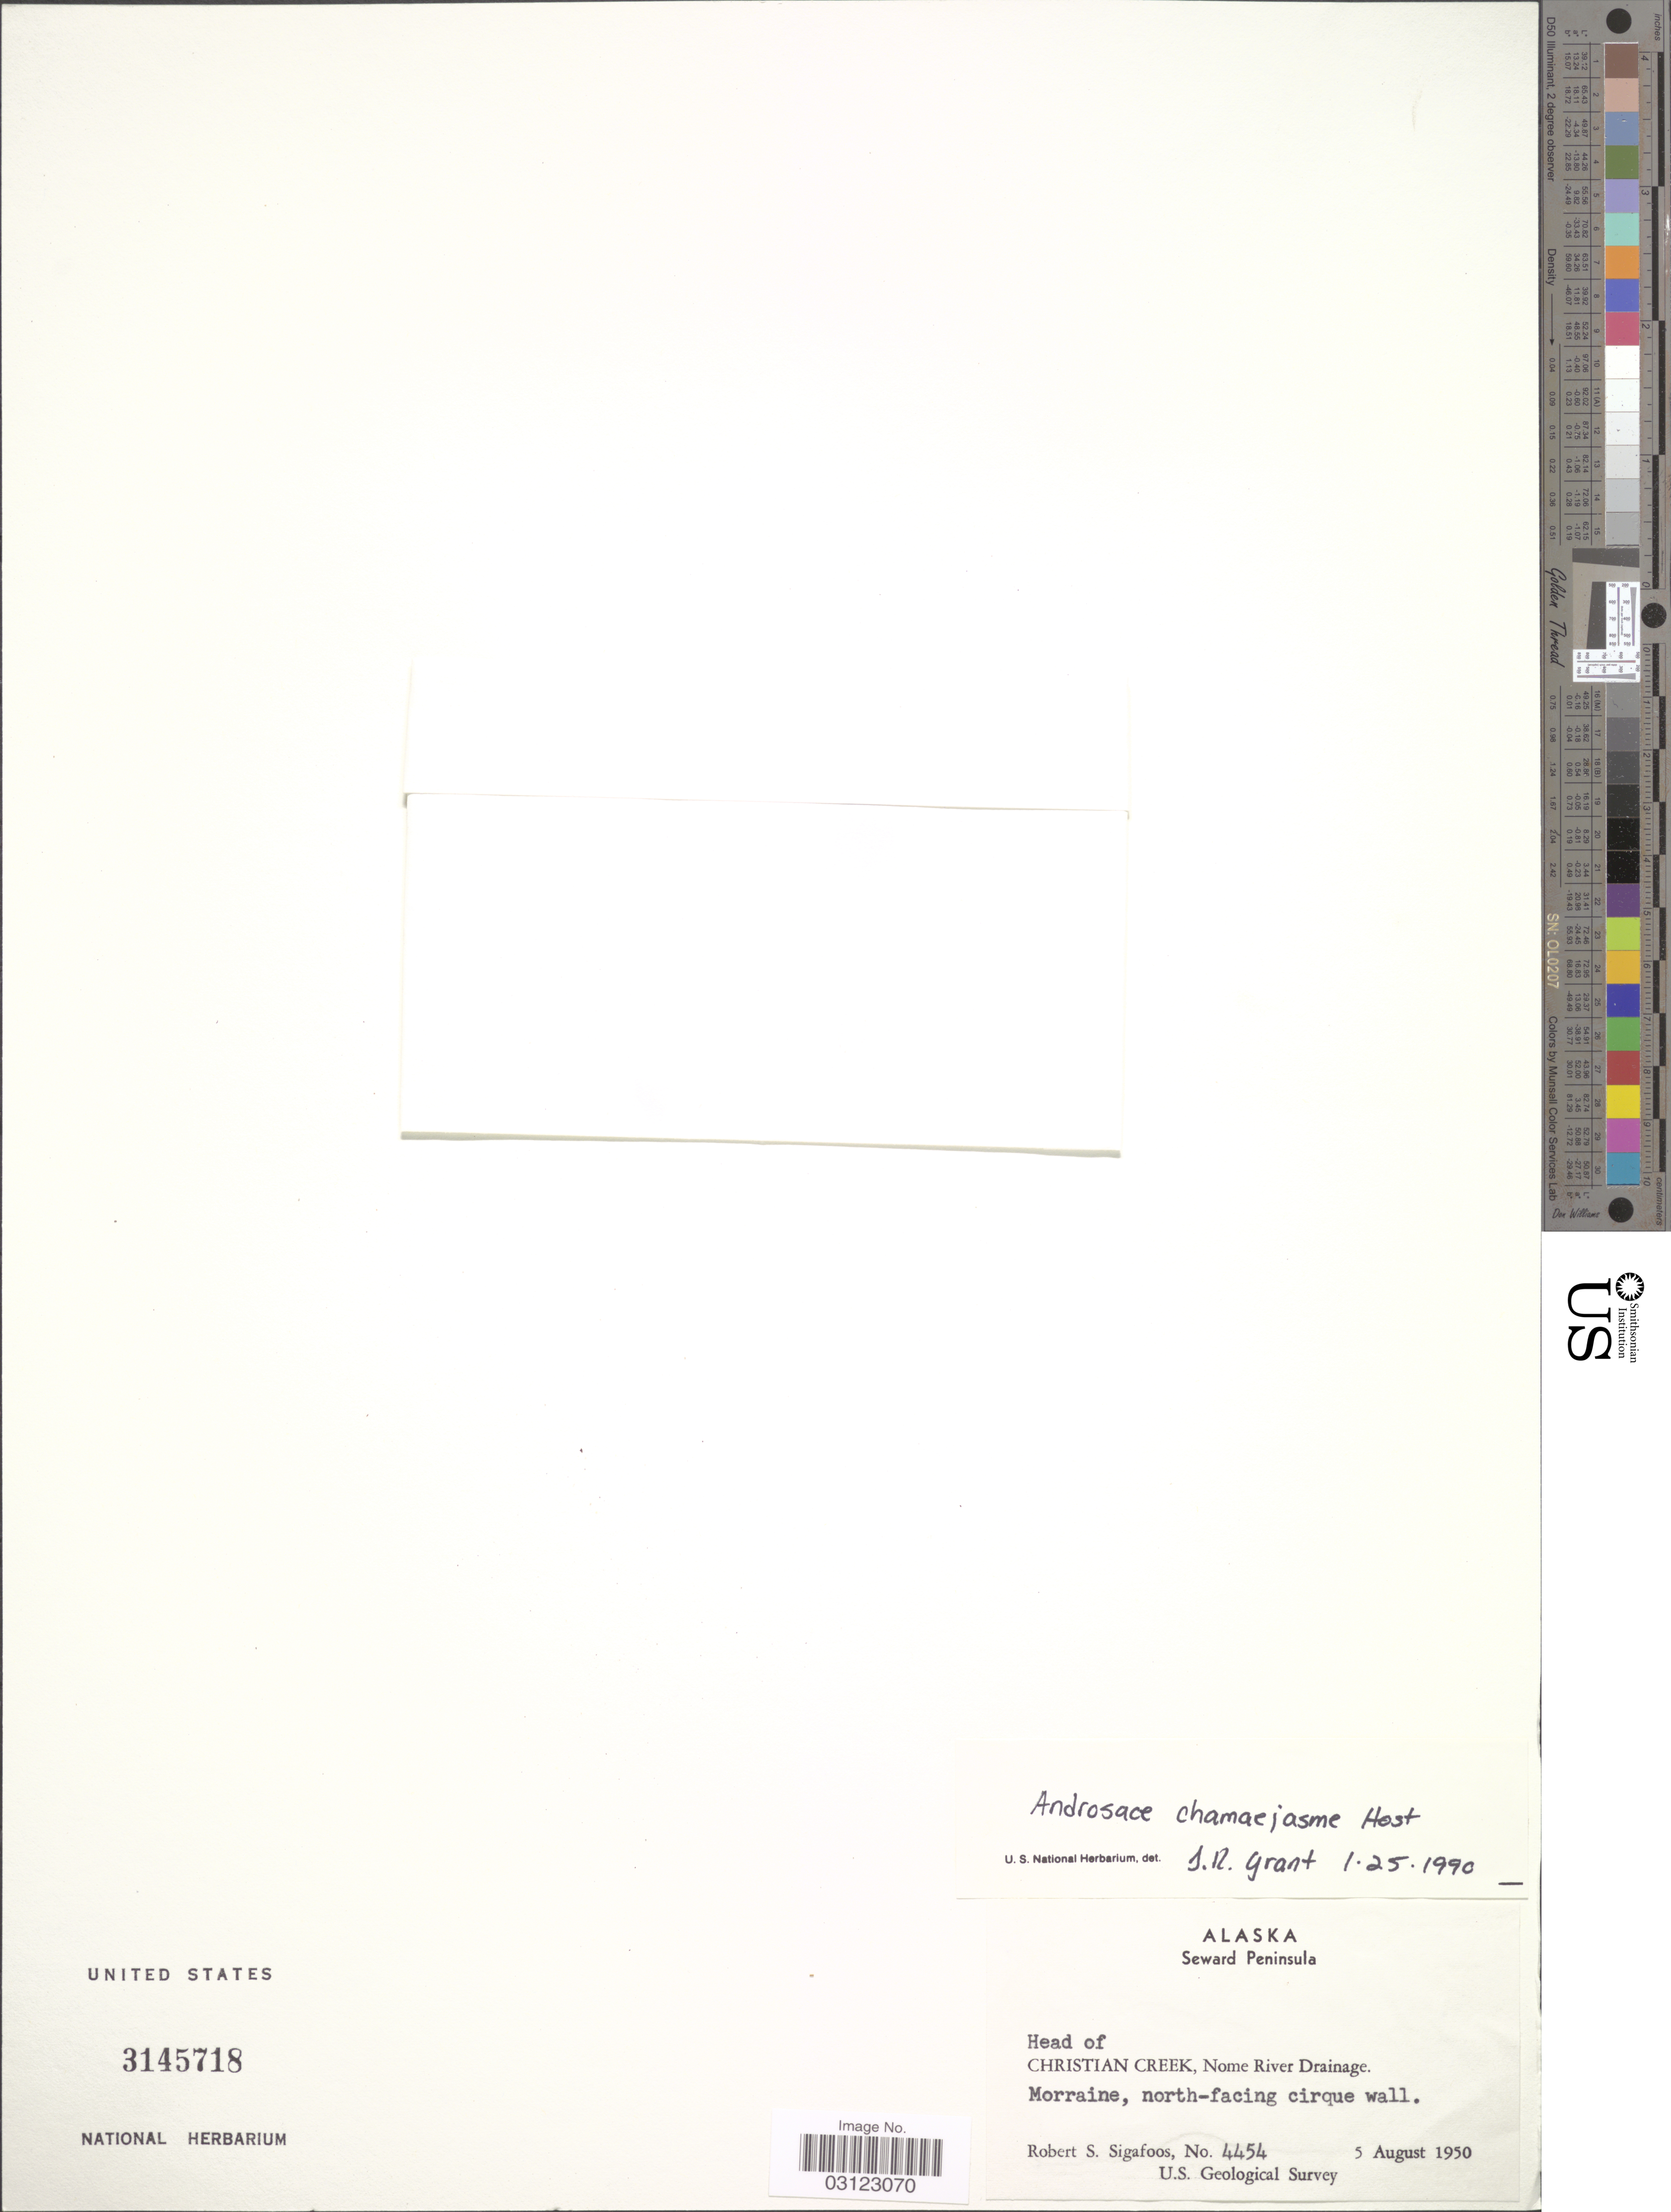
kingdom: Plantae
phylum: Tracheophyta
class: Magnoliopsida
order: Ericales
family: Primulaceae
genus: Androsace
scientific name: Androsace chamaejasme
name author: Wulfen ex Host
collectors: R. Sigafoos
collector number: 4454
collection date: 1950-08-05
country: United States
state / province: Alaska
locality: Seward Peninsula. Head of Christian Creek, Nome River Drainage. Morraine, north-facing cirque wall.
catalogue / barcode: US 3145718